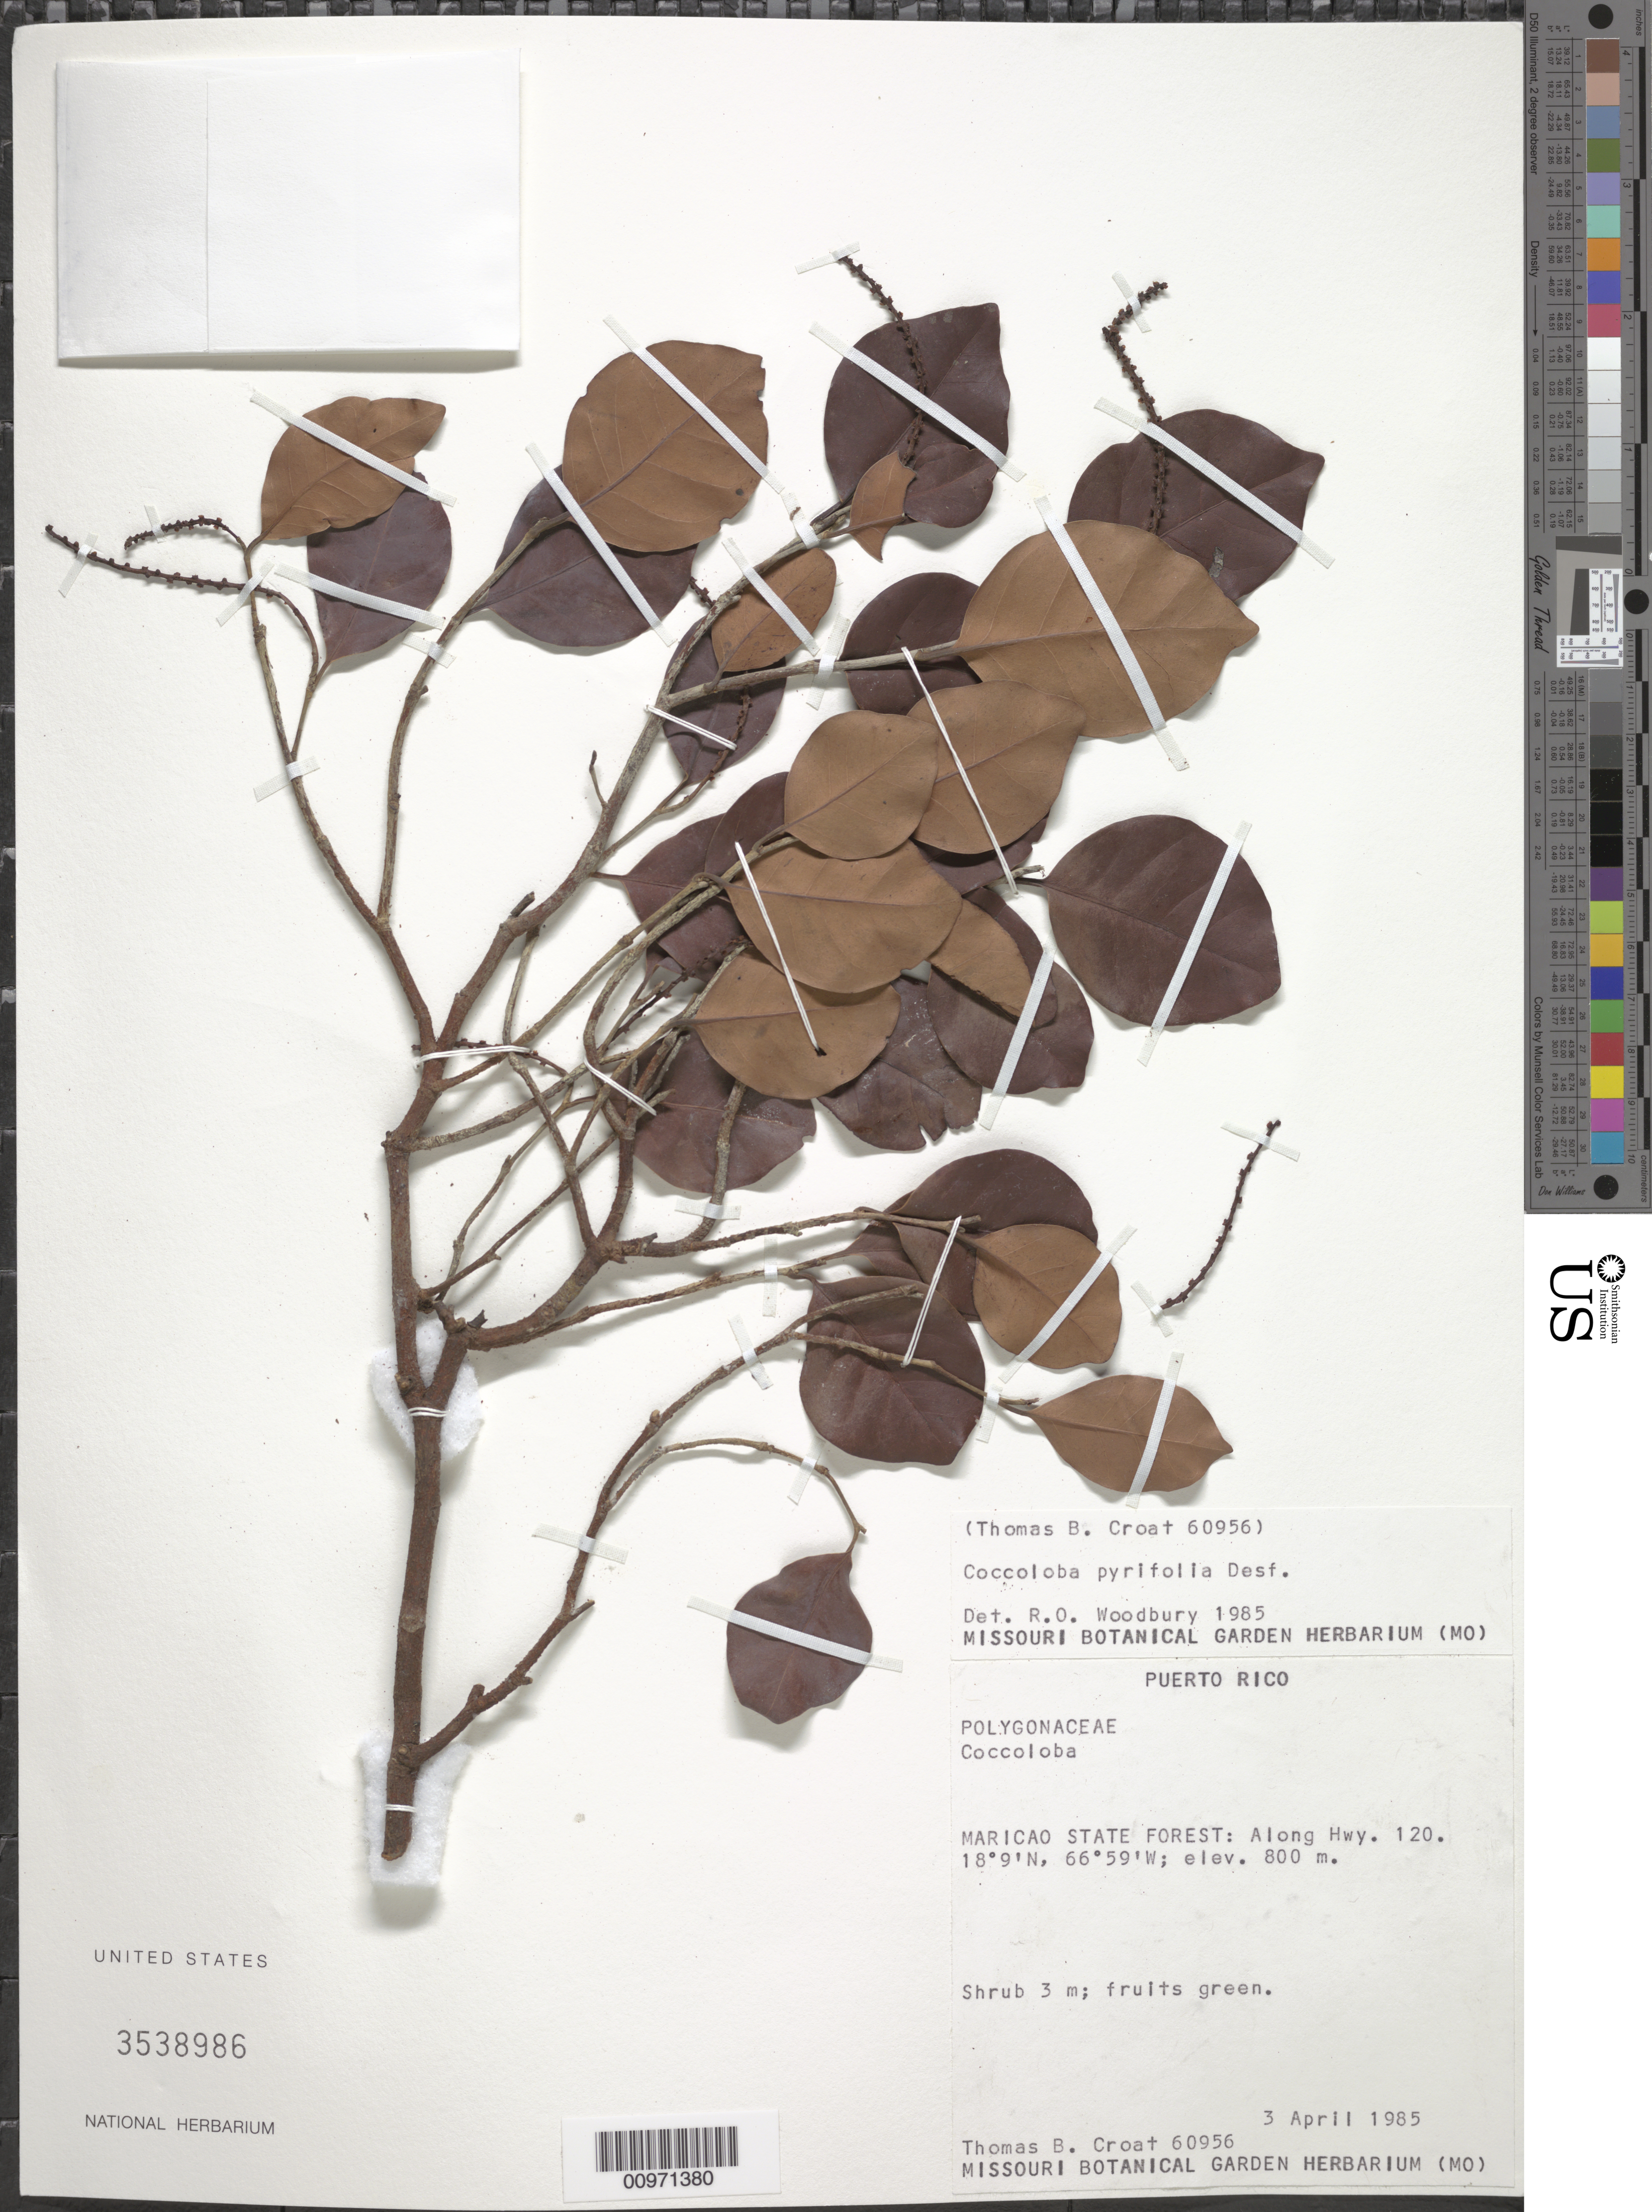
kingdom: Plantae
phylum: Tracheophyta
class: Magnoliopsida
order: Caryophyllales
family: Polygonaceae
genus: Coccoloba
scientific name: Coccoloba pyrifolia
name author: Desf.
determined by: Woodbury, R. O.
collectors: T. B. Croat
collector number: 60956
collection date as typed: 03 Apr 1985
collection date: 1985-04-03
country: Puerto Rico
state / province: Maricao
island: Puerto Rico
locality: Maricao State Forest, along Hwy. 120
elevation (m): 800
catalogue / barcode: US 3538986